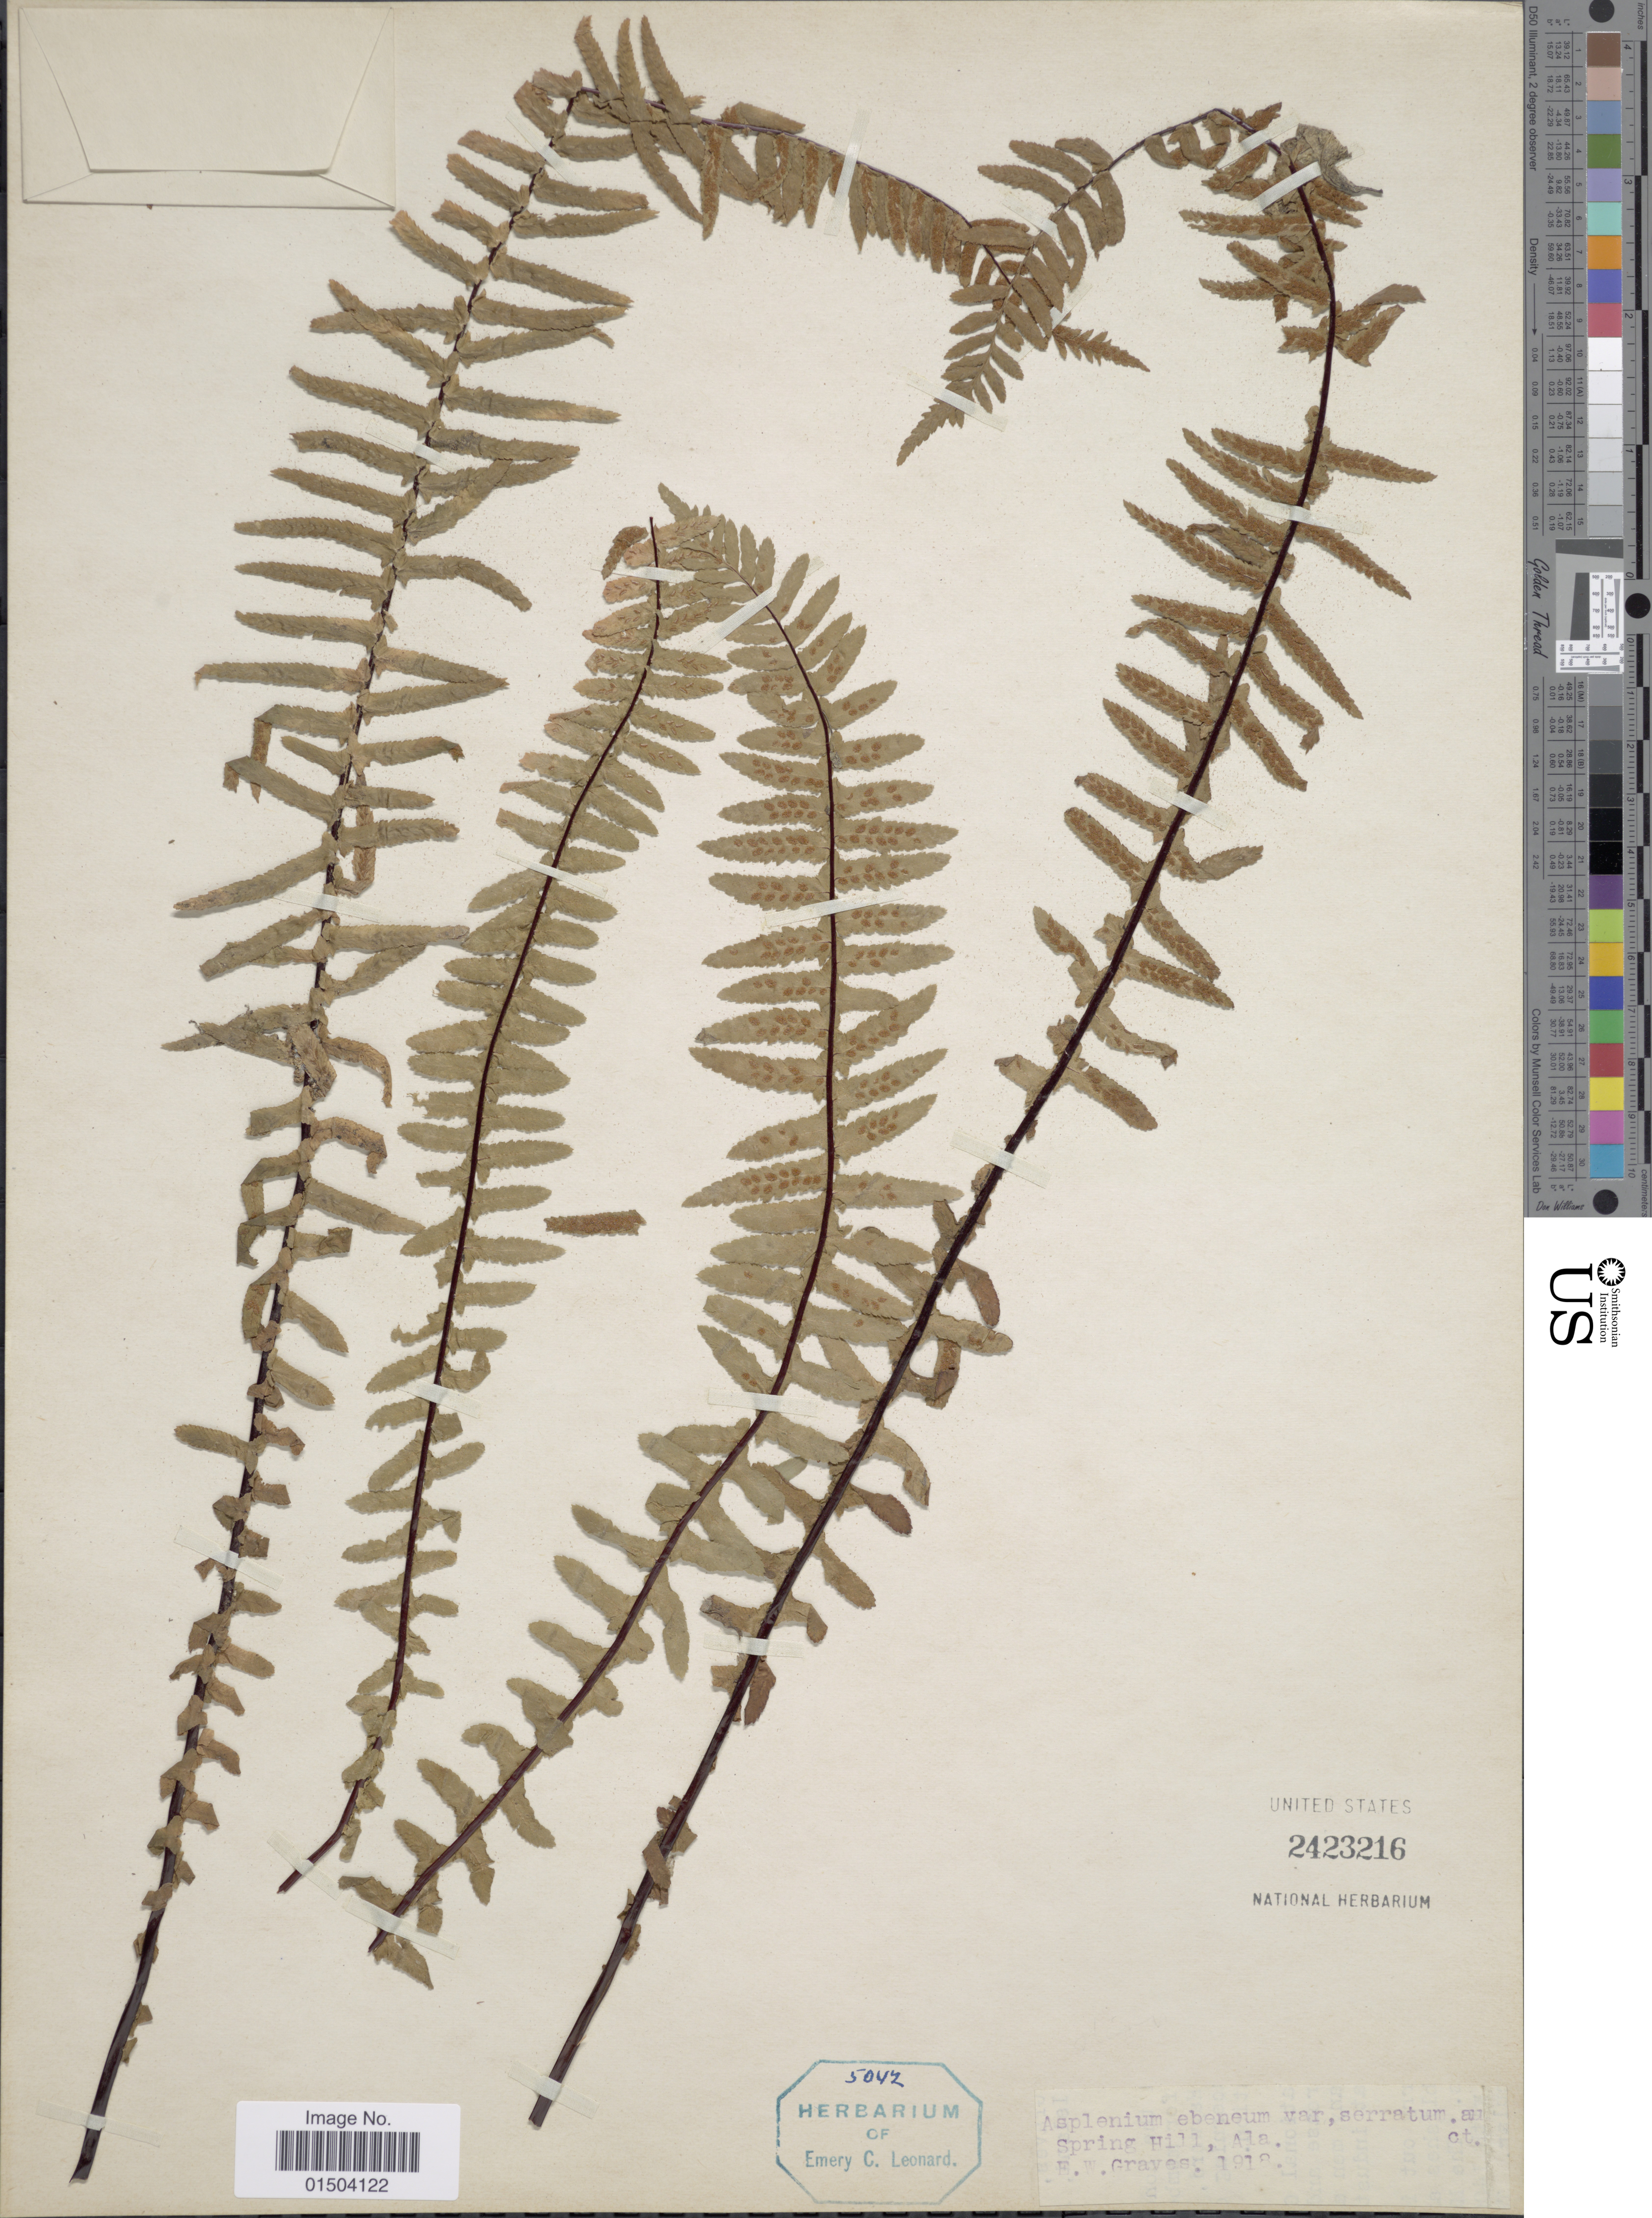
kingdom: Plantae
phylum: Tracheophyta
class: Polypodiopsida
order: Polypodiales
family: Aspleniaceae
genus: Asplenium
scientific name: Asplenium platyneuron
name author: (L.) Britton, Stearns & Poggenb.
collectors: E. Graves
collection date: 1918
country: United States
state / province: Alabama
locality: Spring Hill.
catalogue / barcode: US 2423216